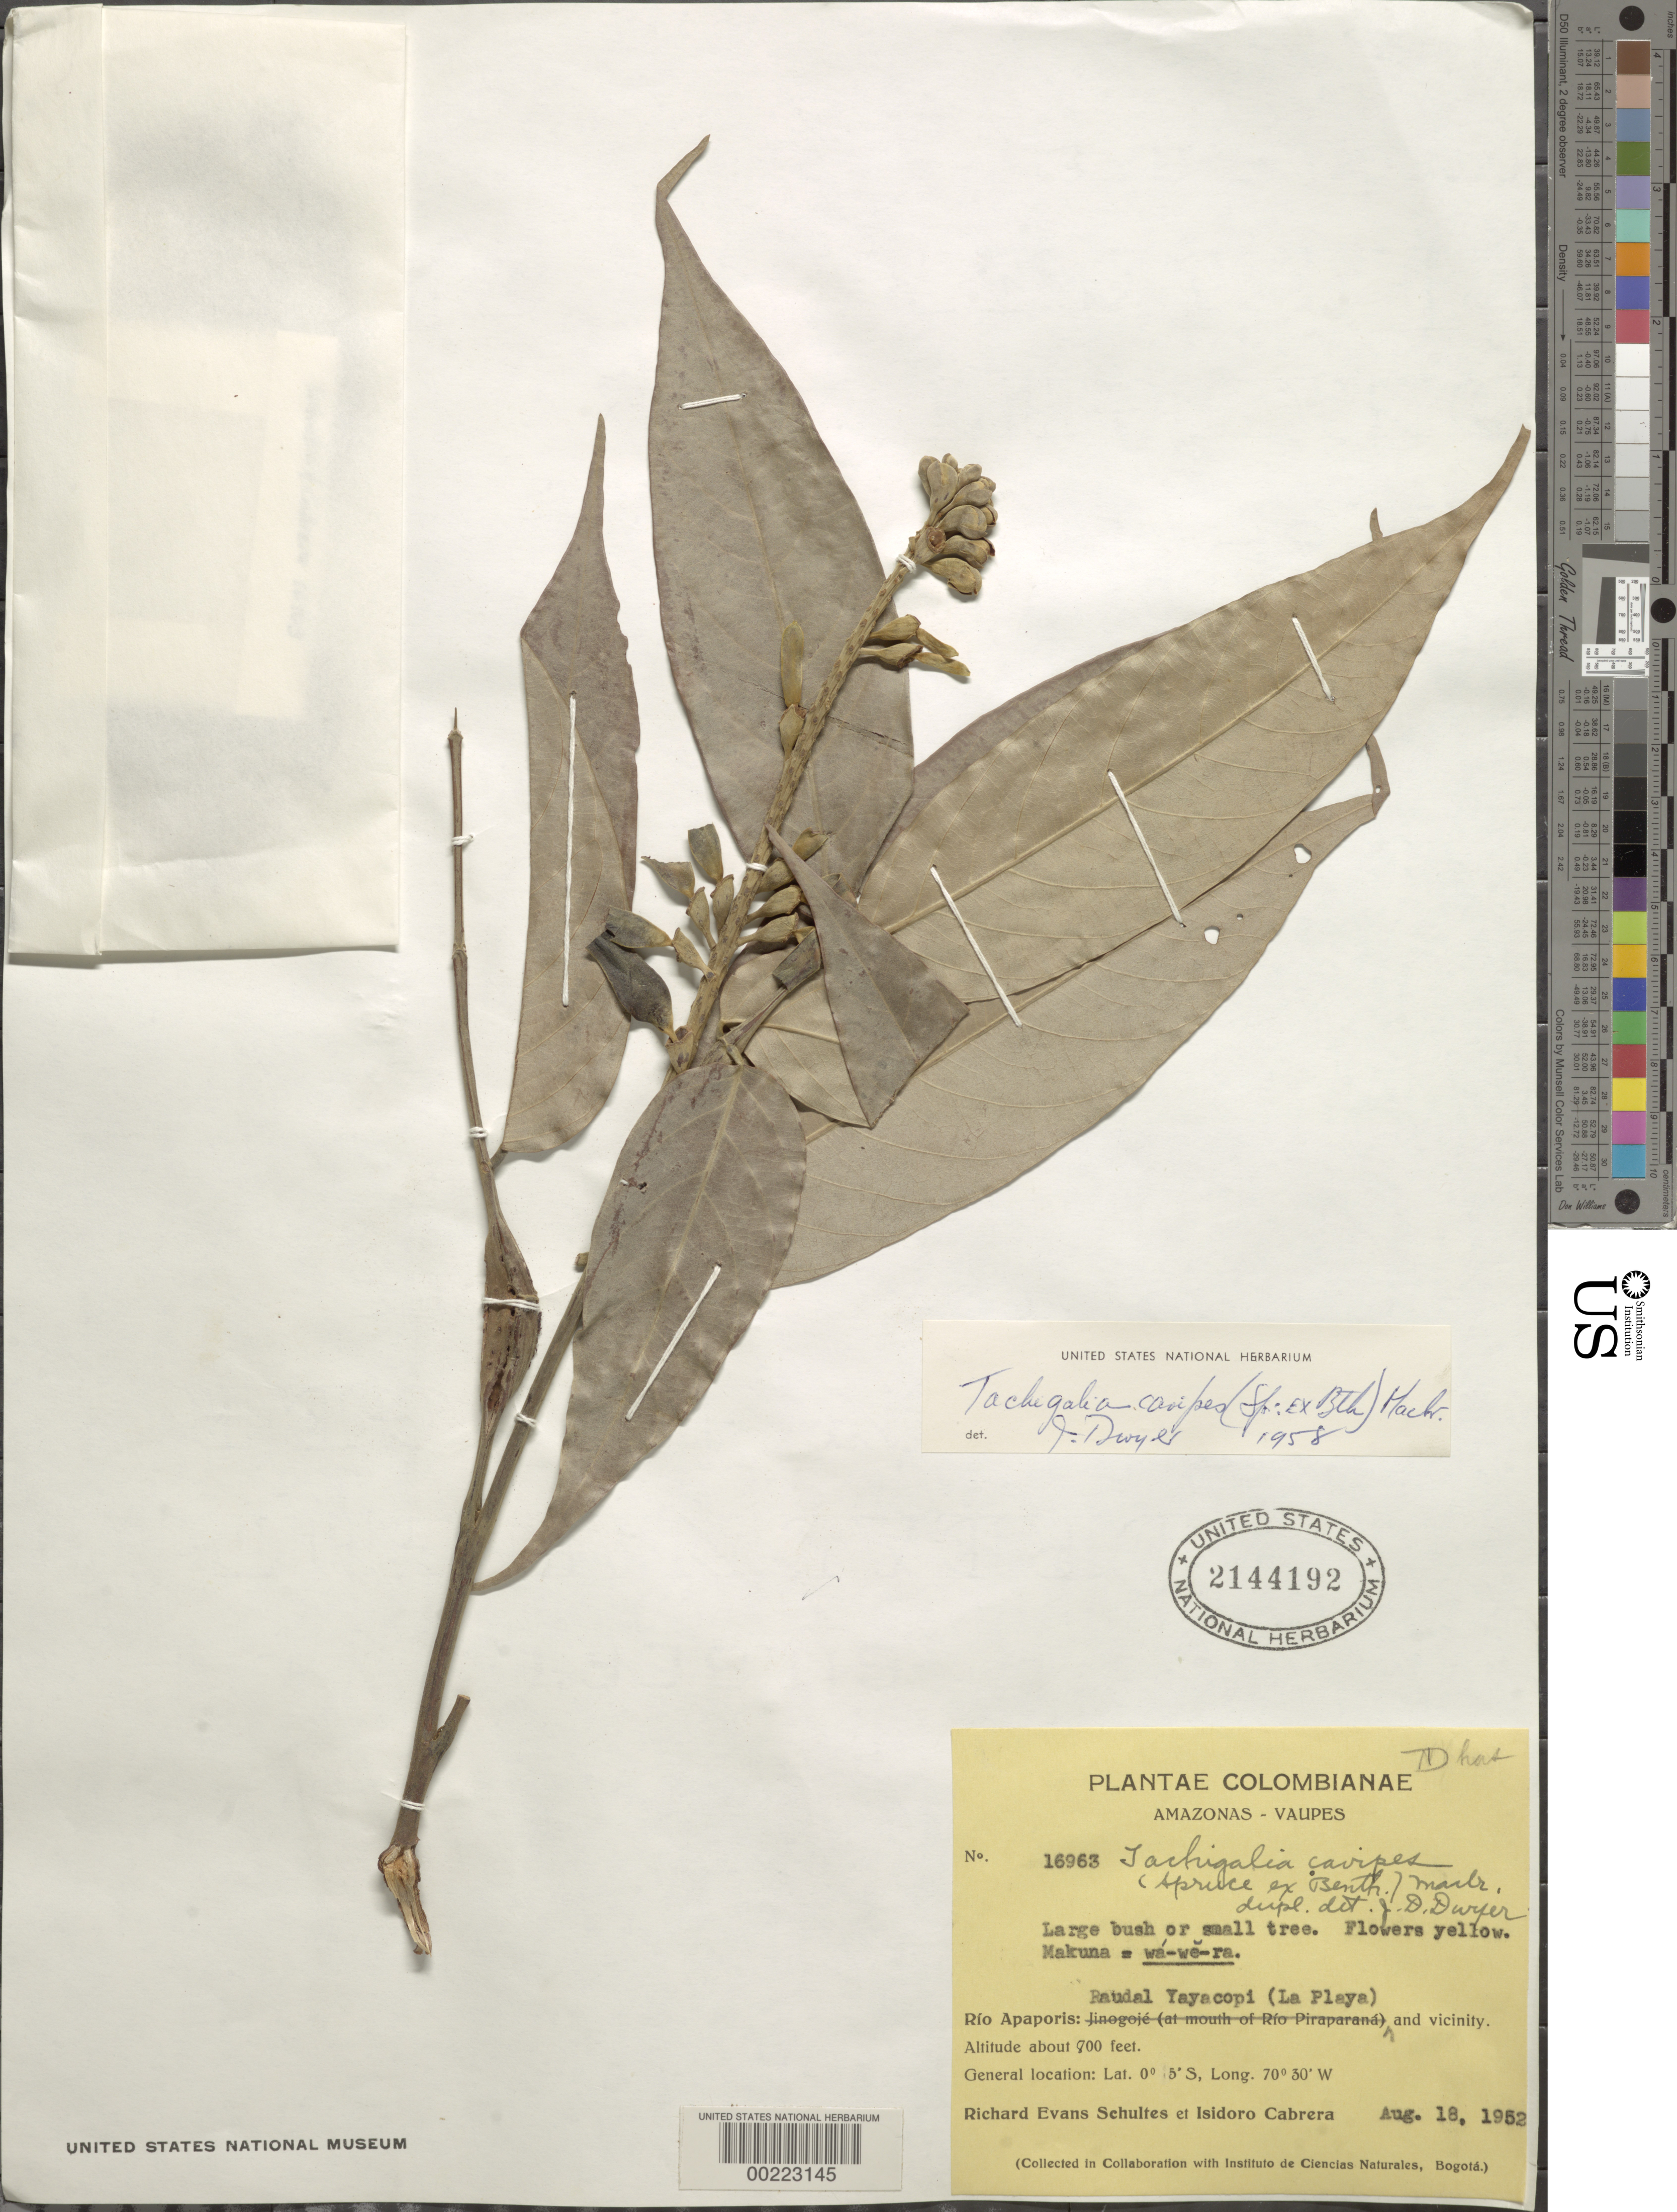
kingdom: Plantae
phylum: Tracheophyta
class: Magnoliopsida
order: Fabales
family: Fabaceae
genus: Tachigali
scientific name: Tachigali cavipes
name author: (Benth. ex Spruce) J.F. Macbr.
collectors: R. E. Schultes & I. Cabrera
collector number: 16963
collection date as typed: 18 Aug 1952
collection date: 1952-08-18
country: Colombia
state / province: Amazônas / Vaupés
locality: Rio Apaporis, Raudal Ya Yacopi (La Playa) and vicinity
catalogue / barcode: US 2144192